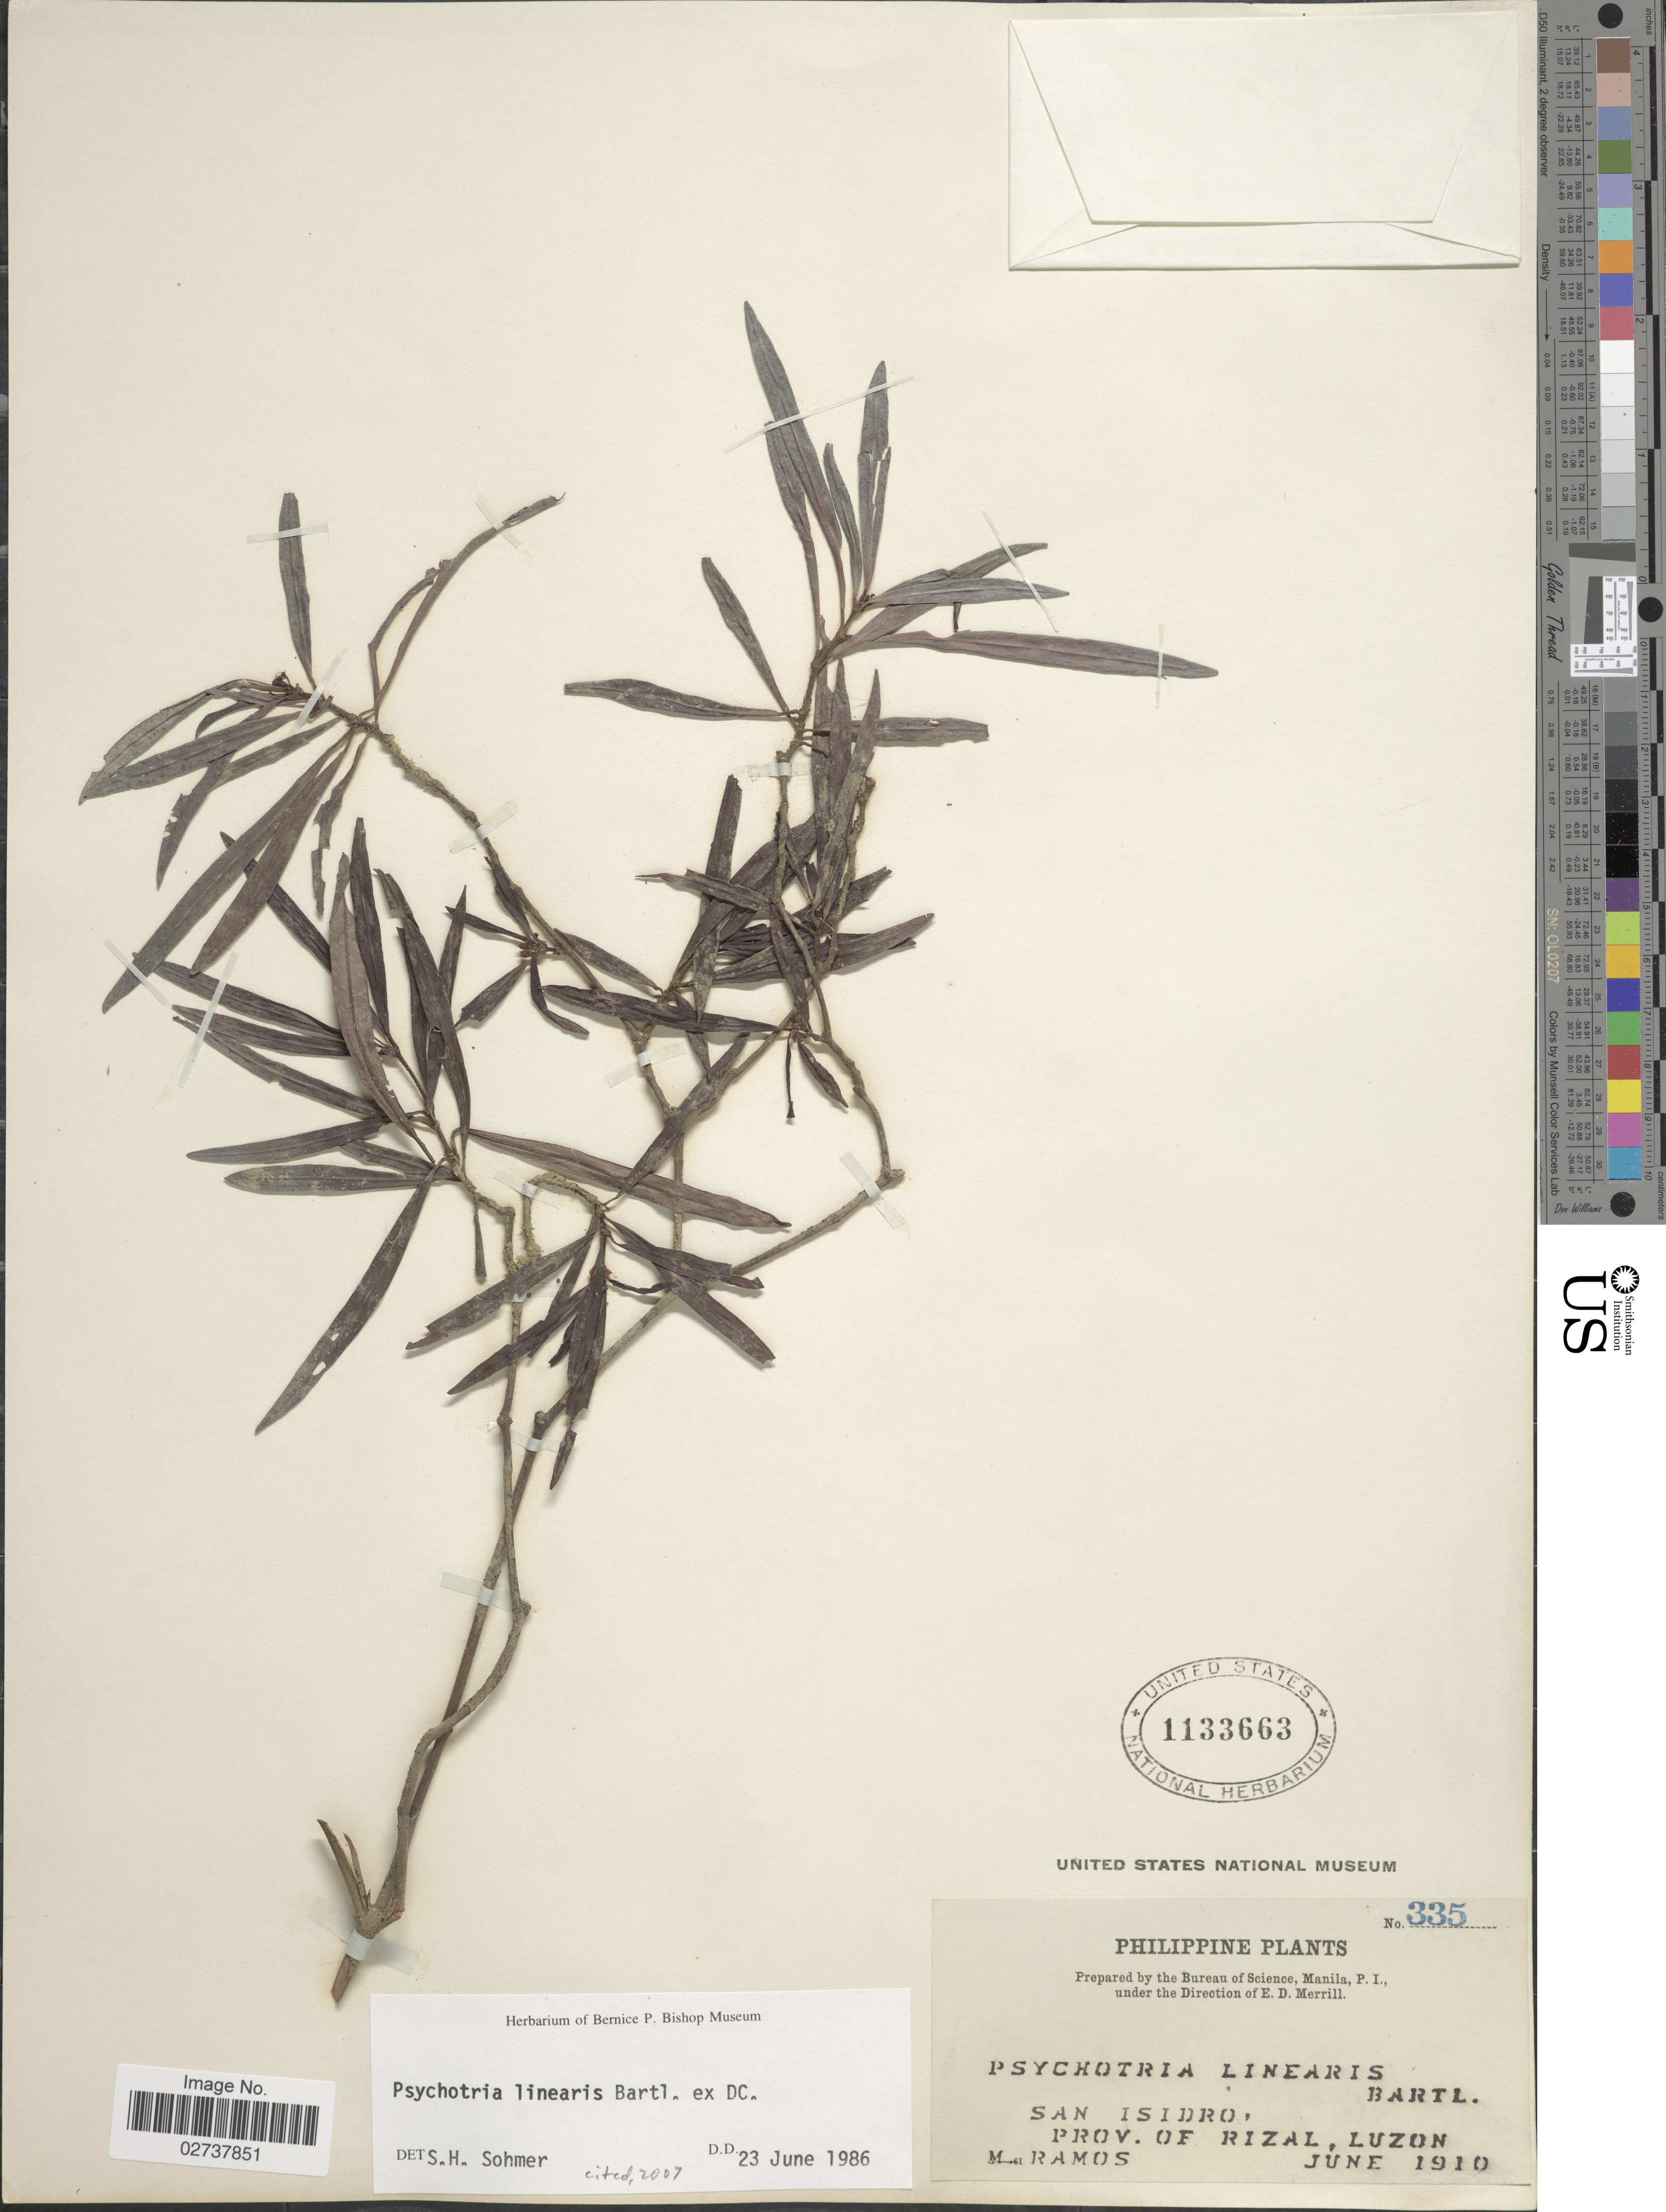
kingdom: Plantae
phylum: Tracheophyta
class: Magnoliopsida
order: Gentianales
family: Rubiaceae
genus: Psychotria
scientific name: Psychotria linearis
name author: Bartl. ex DC.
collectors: M. Ramos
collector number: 335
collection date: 1910-06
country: Philippines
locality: San Isidro, Prov. of Rizal, Luzon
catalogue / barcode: US 1133663